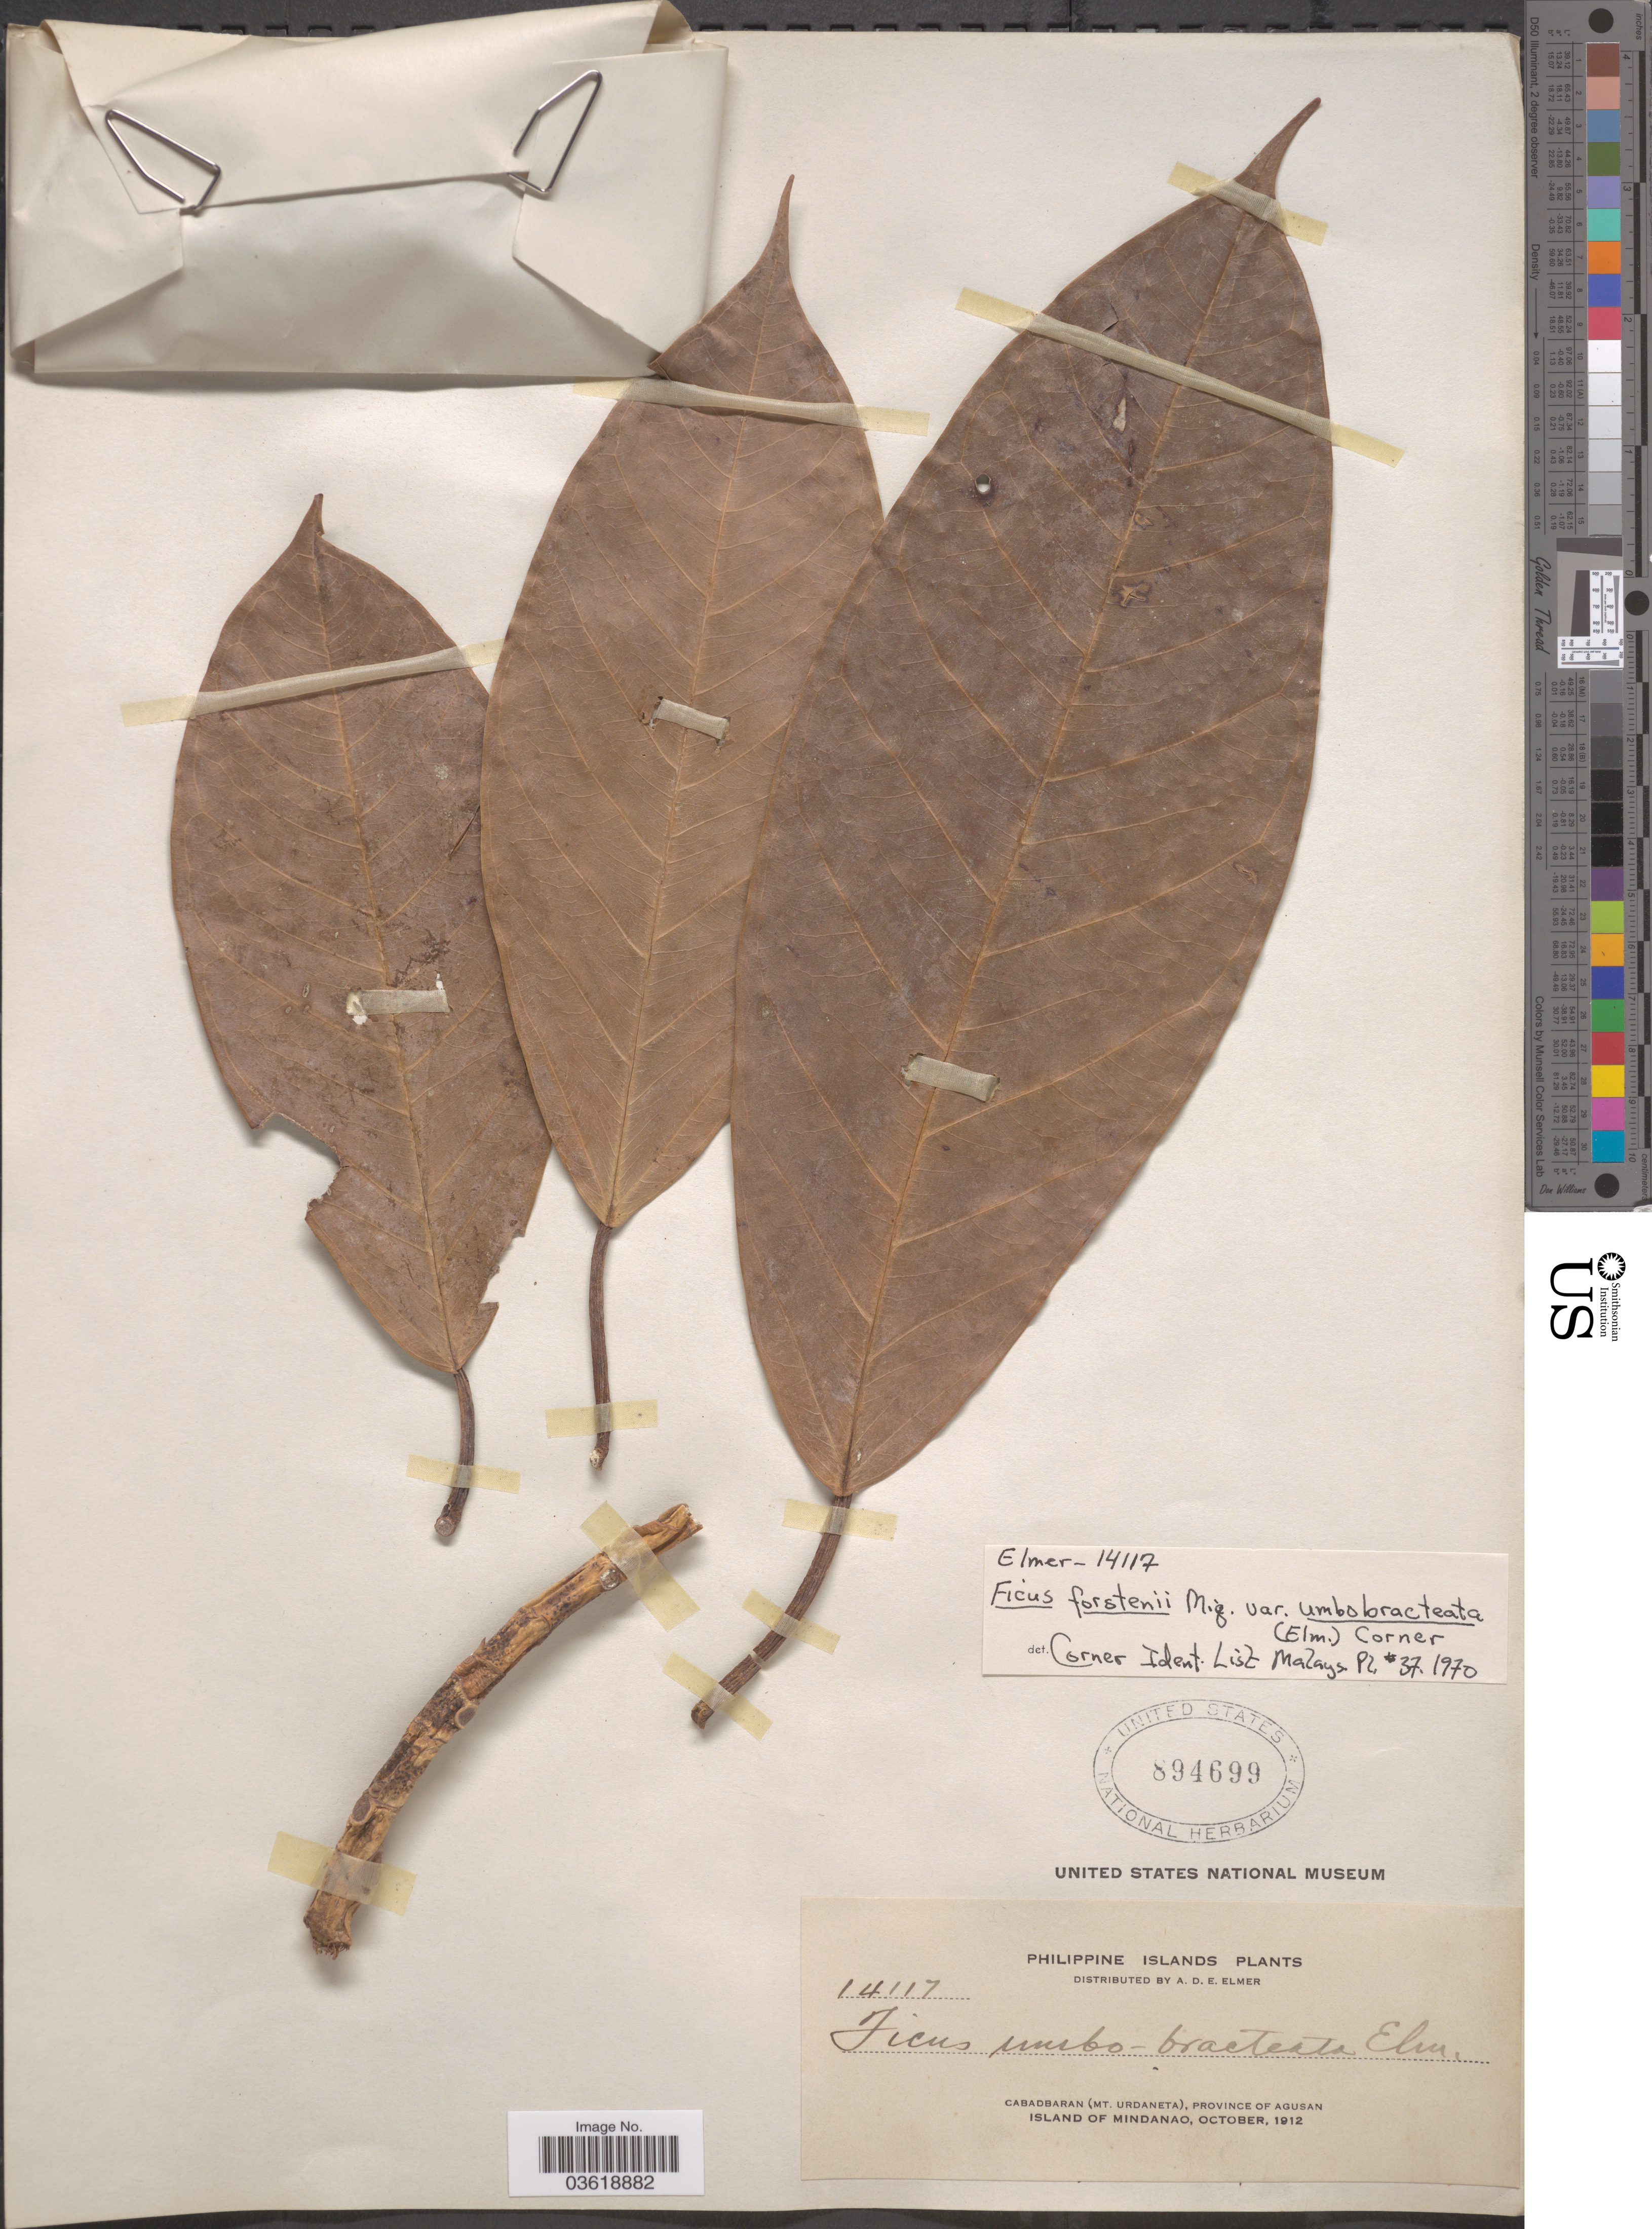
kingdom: Plantae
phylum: Tracheophyta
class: Magnoliopsida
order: Rosales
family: Moraceae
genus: Ficus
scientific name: Ficus forstenii var. umbobracteata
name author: (Elmer) Corner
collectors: A. D. E. Elmer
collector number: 14117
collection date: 1912-10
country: Philippines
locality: Cabadbaran (Mt. Urdaneta), Province of Agusan. Island of Mindanao.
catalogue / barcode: US 894699